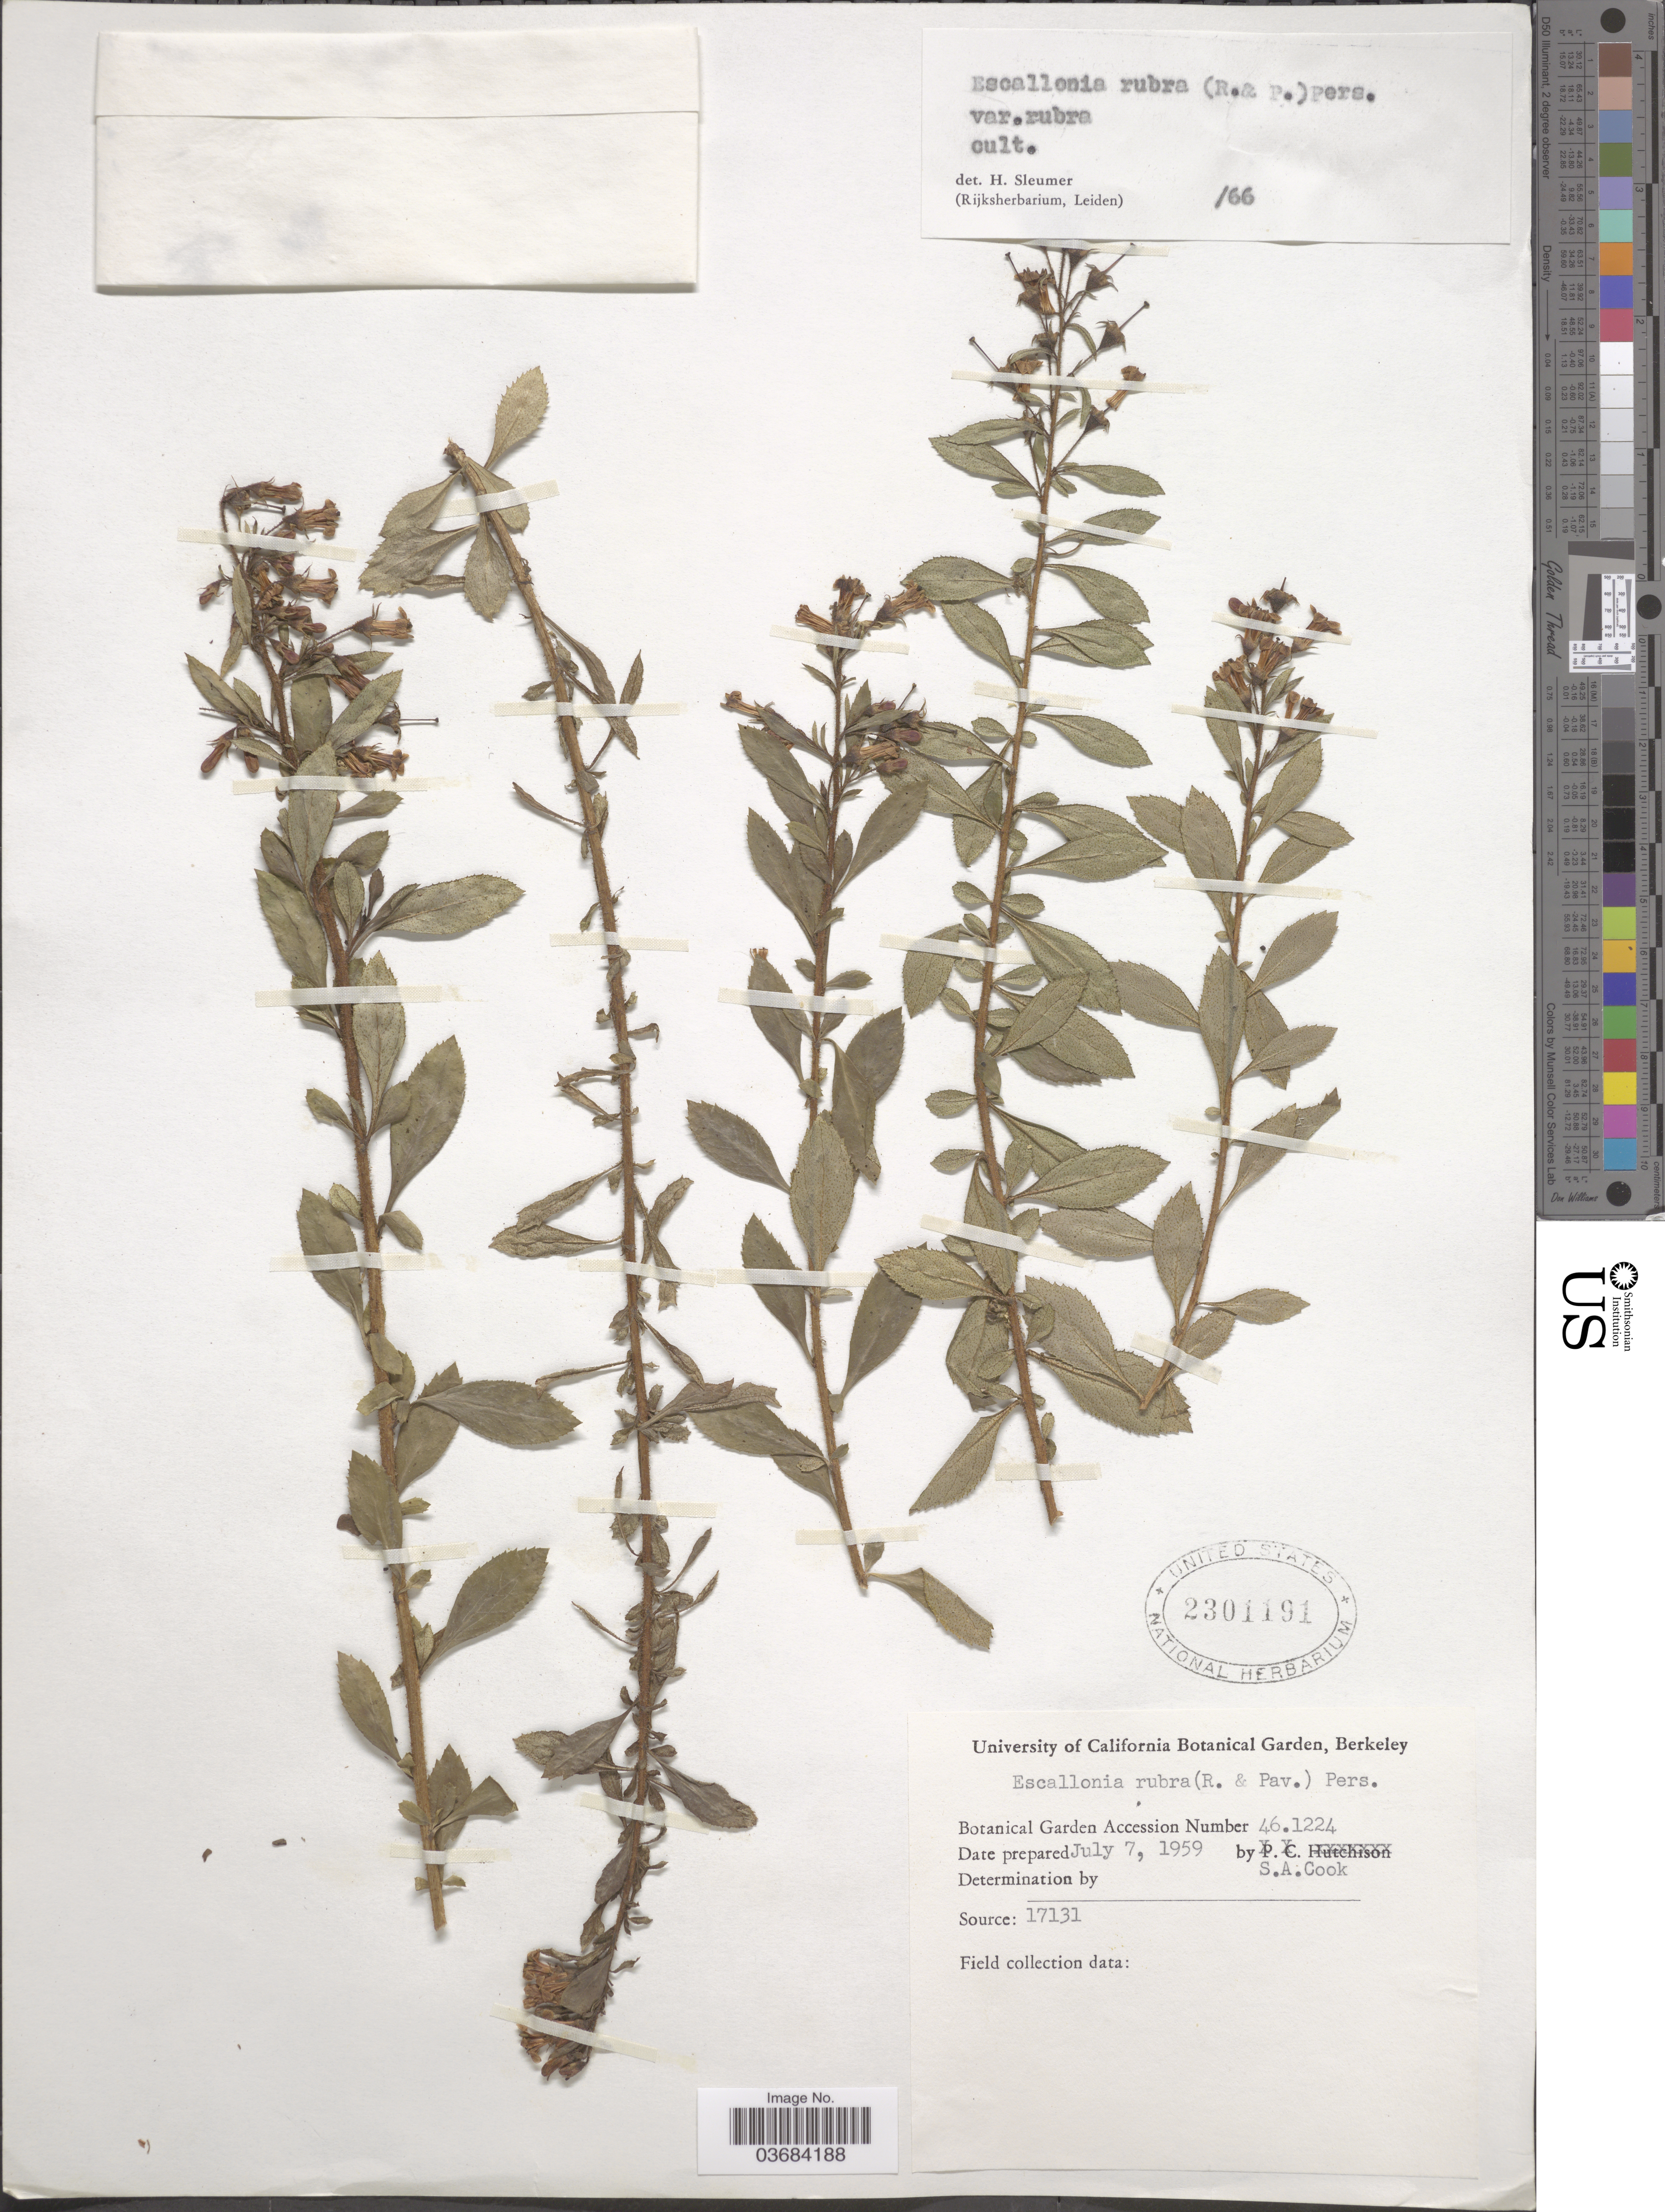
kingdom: Plantae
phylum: Tracheophyta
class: Magnoliopsida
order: Escalloniales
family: Escalloniaceae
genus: Escallonia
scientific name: Escallonia rubra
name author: (Ruiz & Pav.) Pers.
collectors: S. A. Cook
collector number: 461224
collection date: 1959-07-07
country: United States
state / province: California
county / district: Alameda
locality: University of California Botanical Garden, Berkeley.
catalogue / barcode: US 2301191